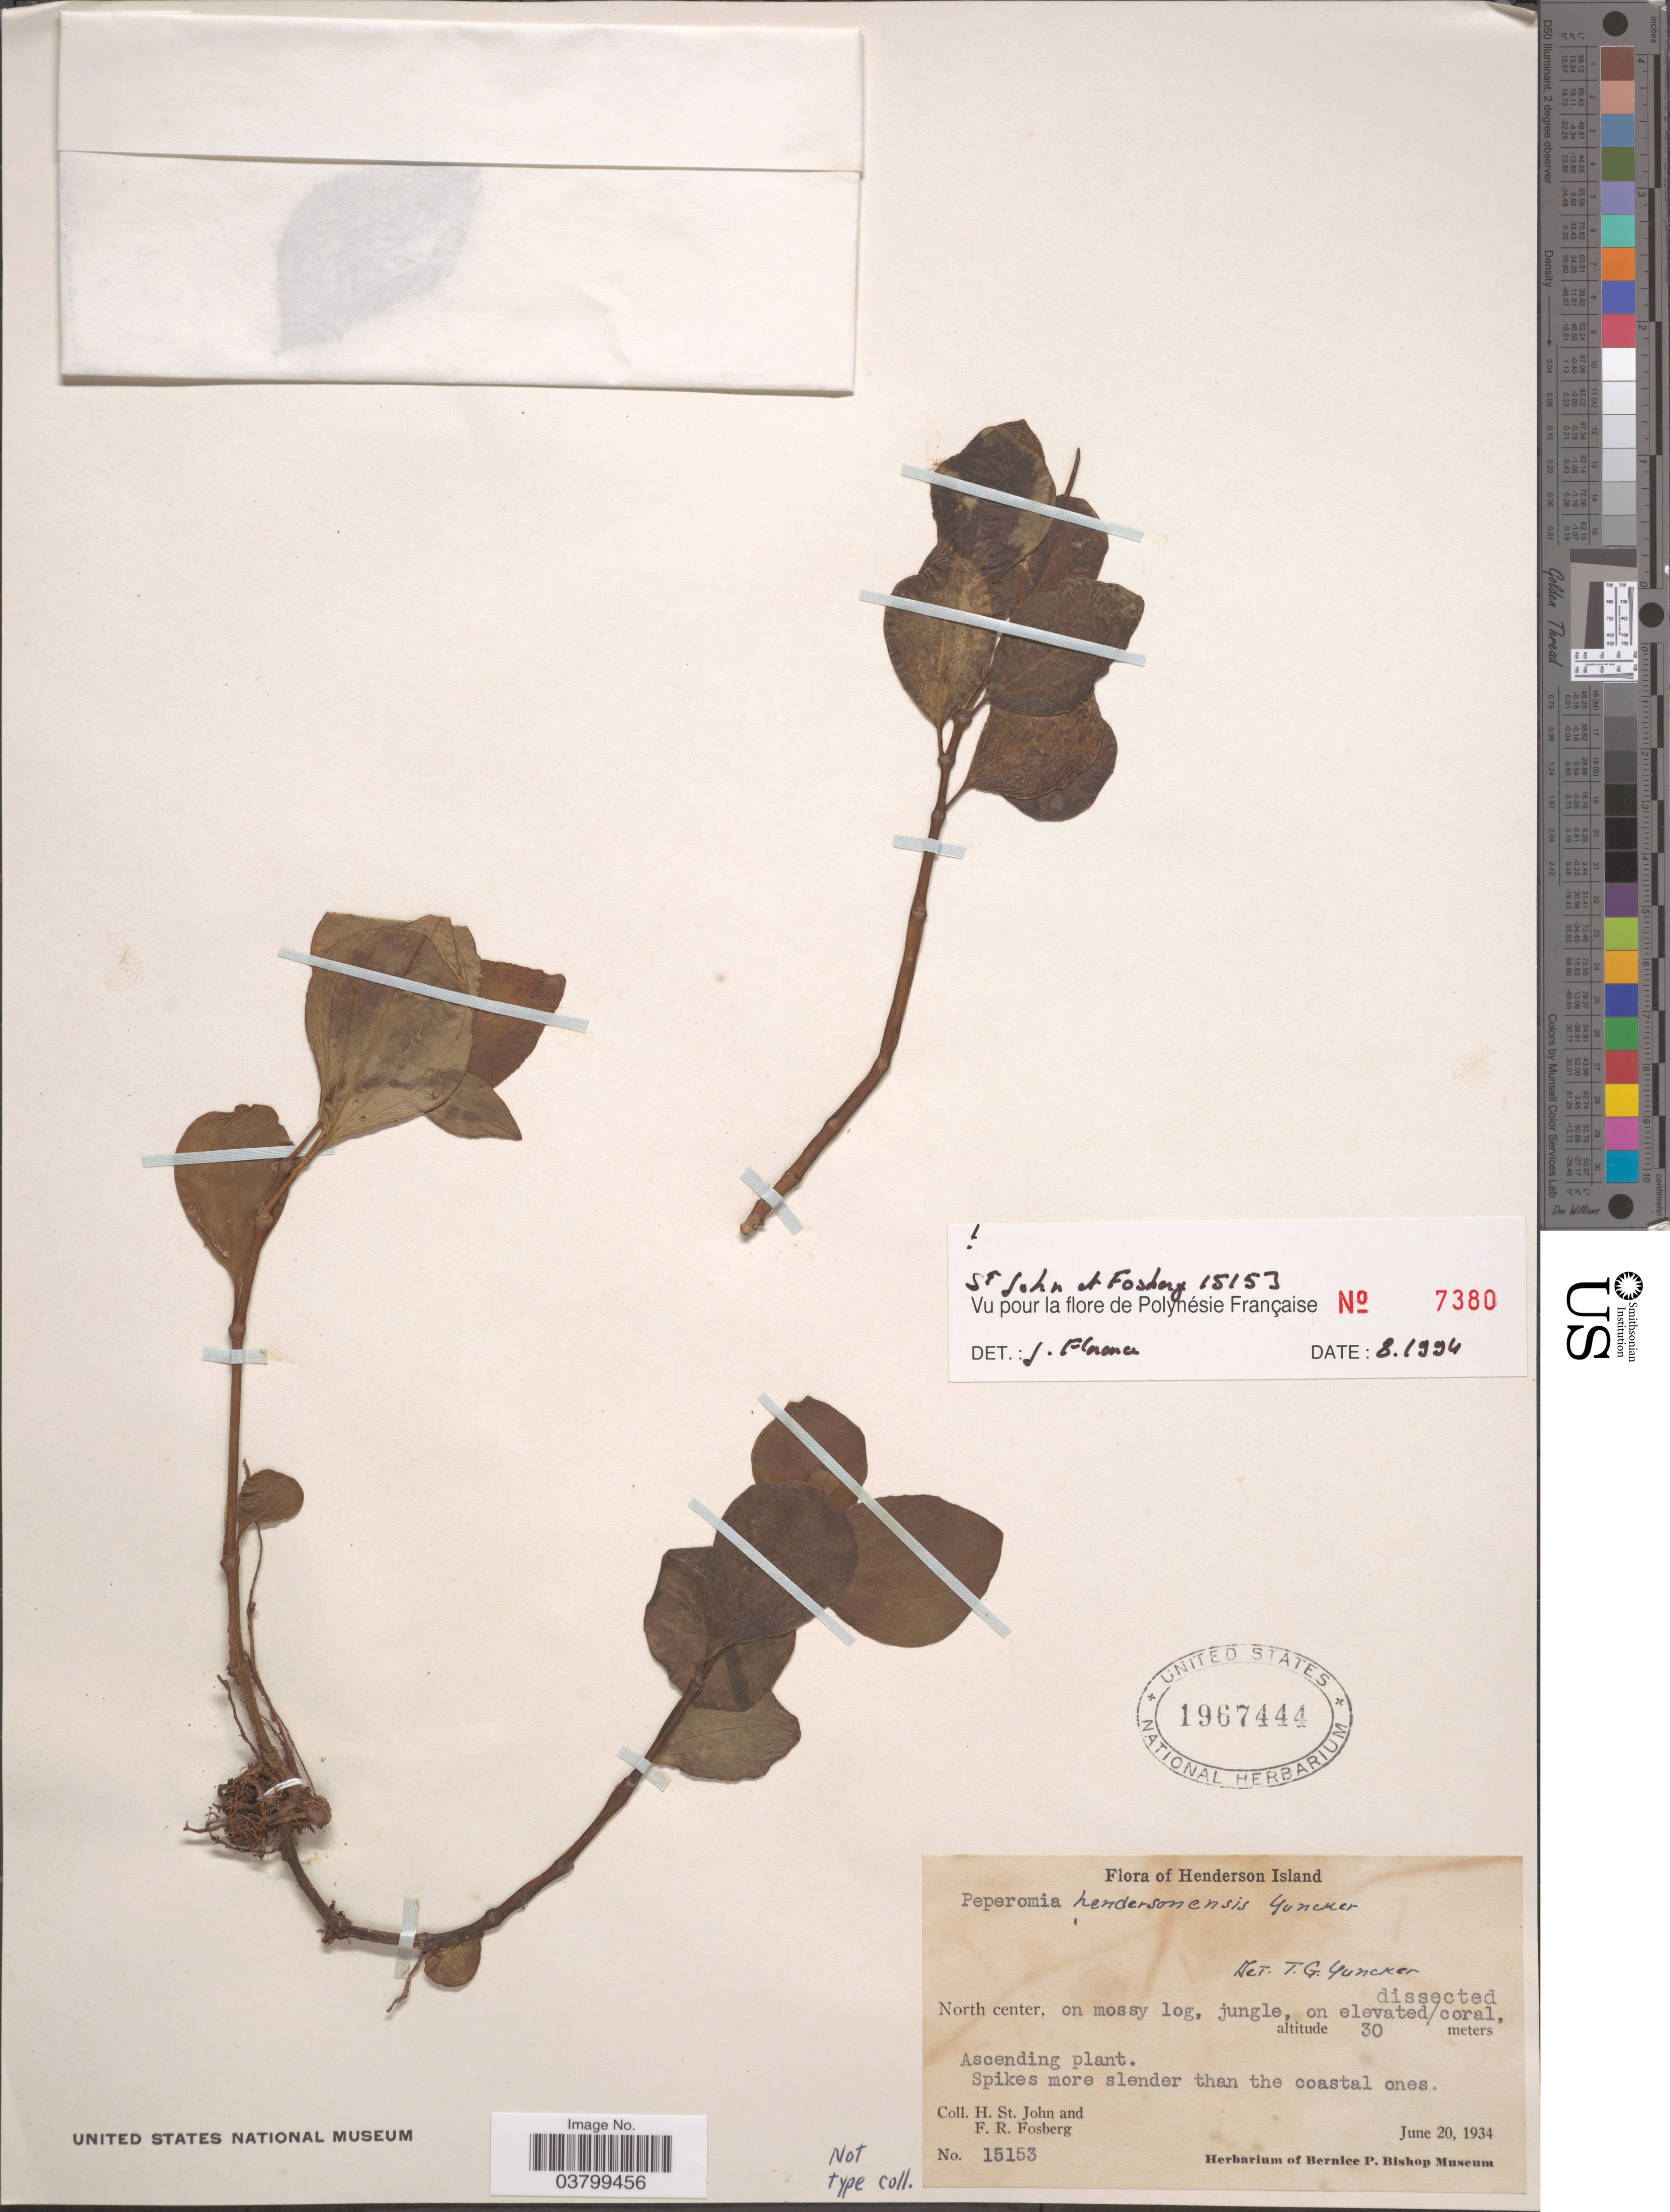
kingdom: Plantae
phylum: Tracheophyta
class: Magnoliopsida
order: Piperales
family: Piperaceae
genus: Peperomia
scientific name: Peperomia hendersonensis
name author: Yunck.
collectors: H. St. John & F. R. Fosberg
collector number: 15153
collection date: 1934-06-20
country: Pitcairn Islands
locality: Henderson Island. North center, on mossy log, jungle.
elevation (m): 30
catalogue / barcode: US 1967444